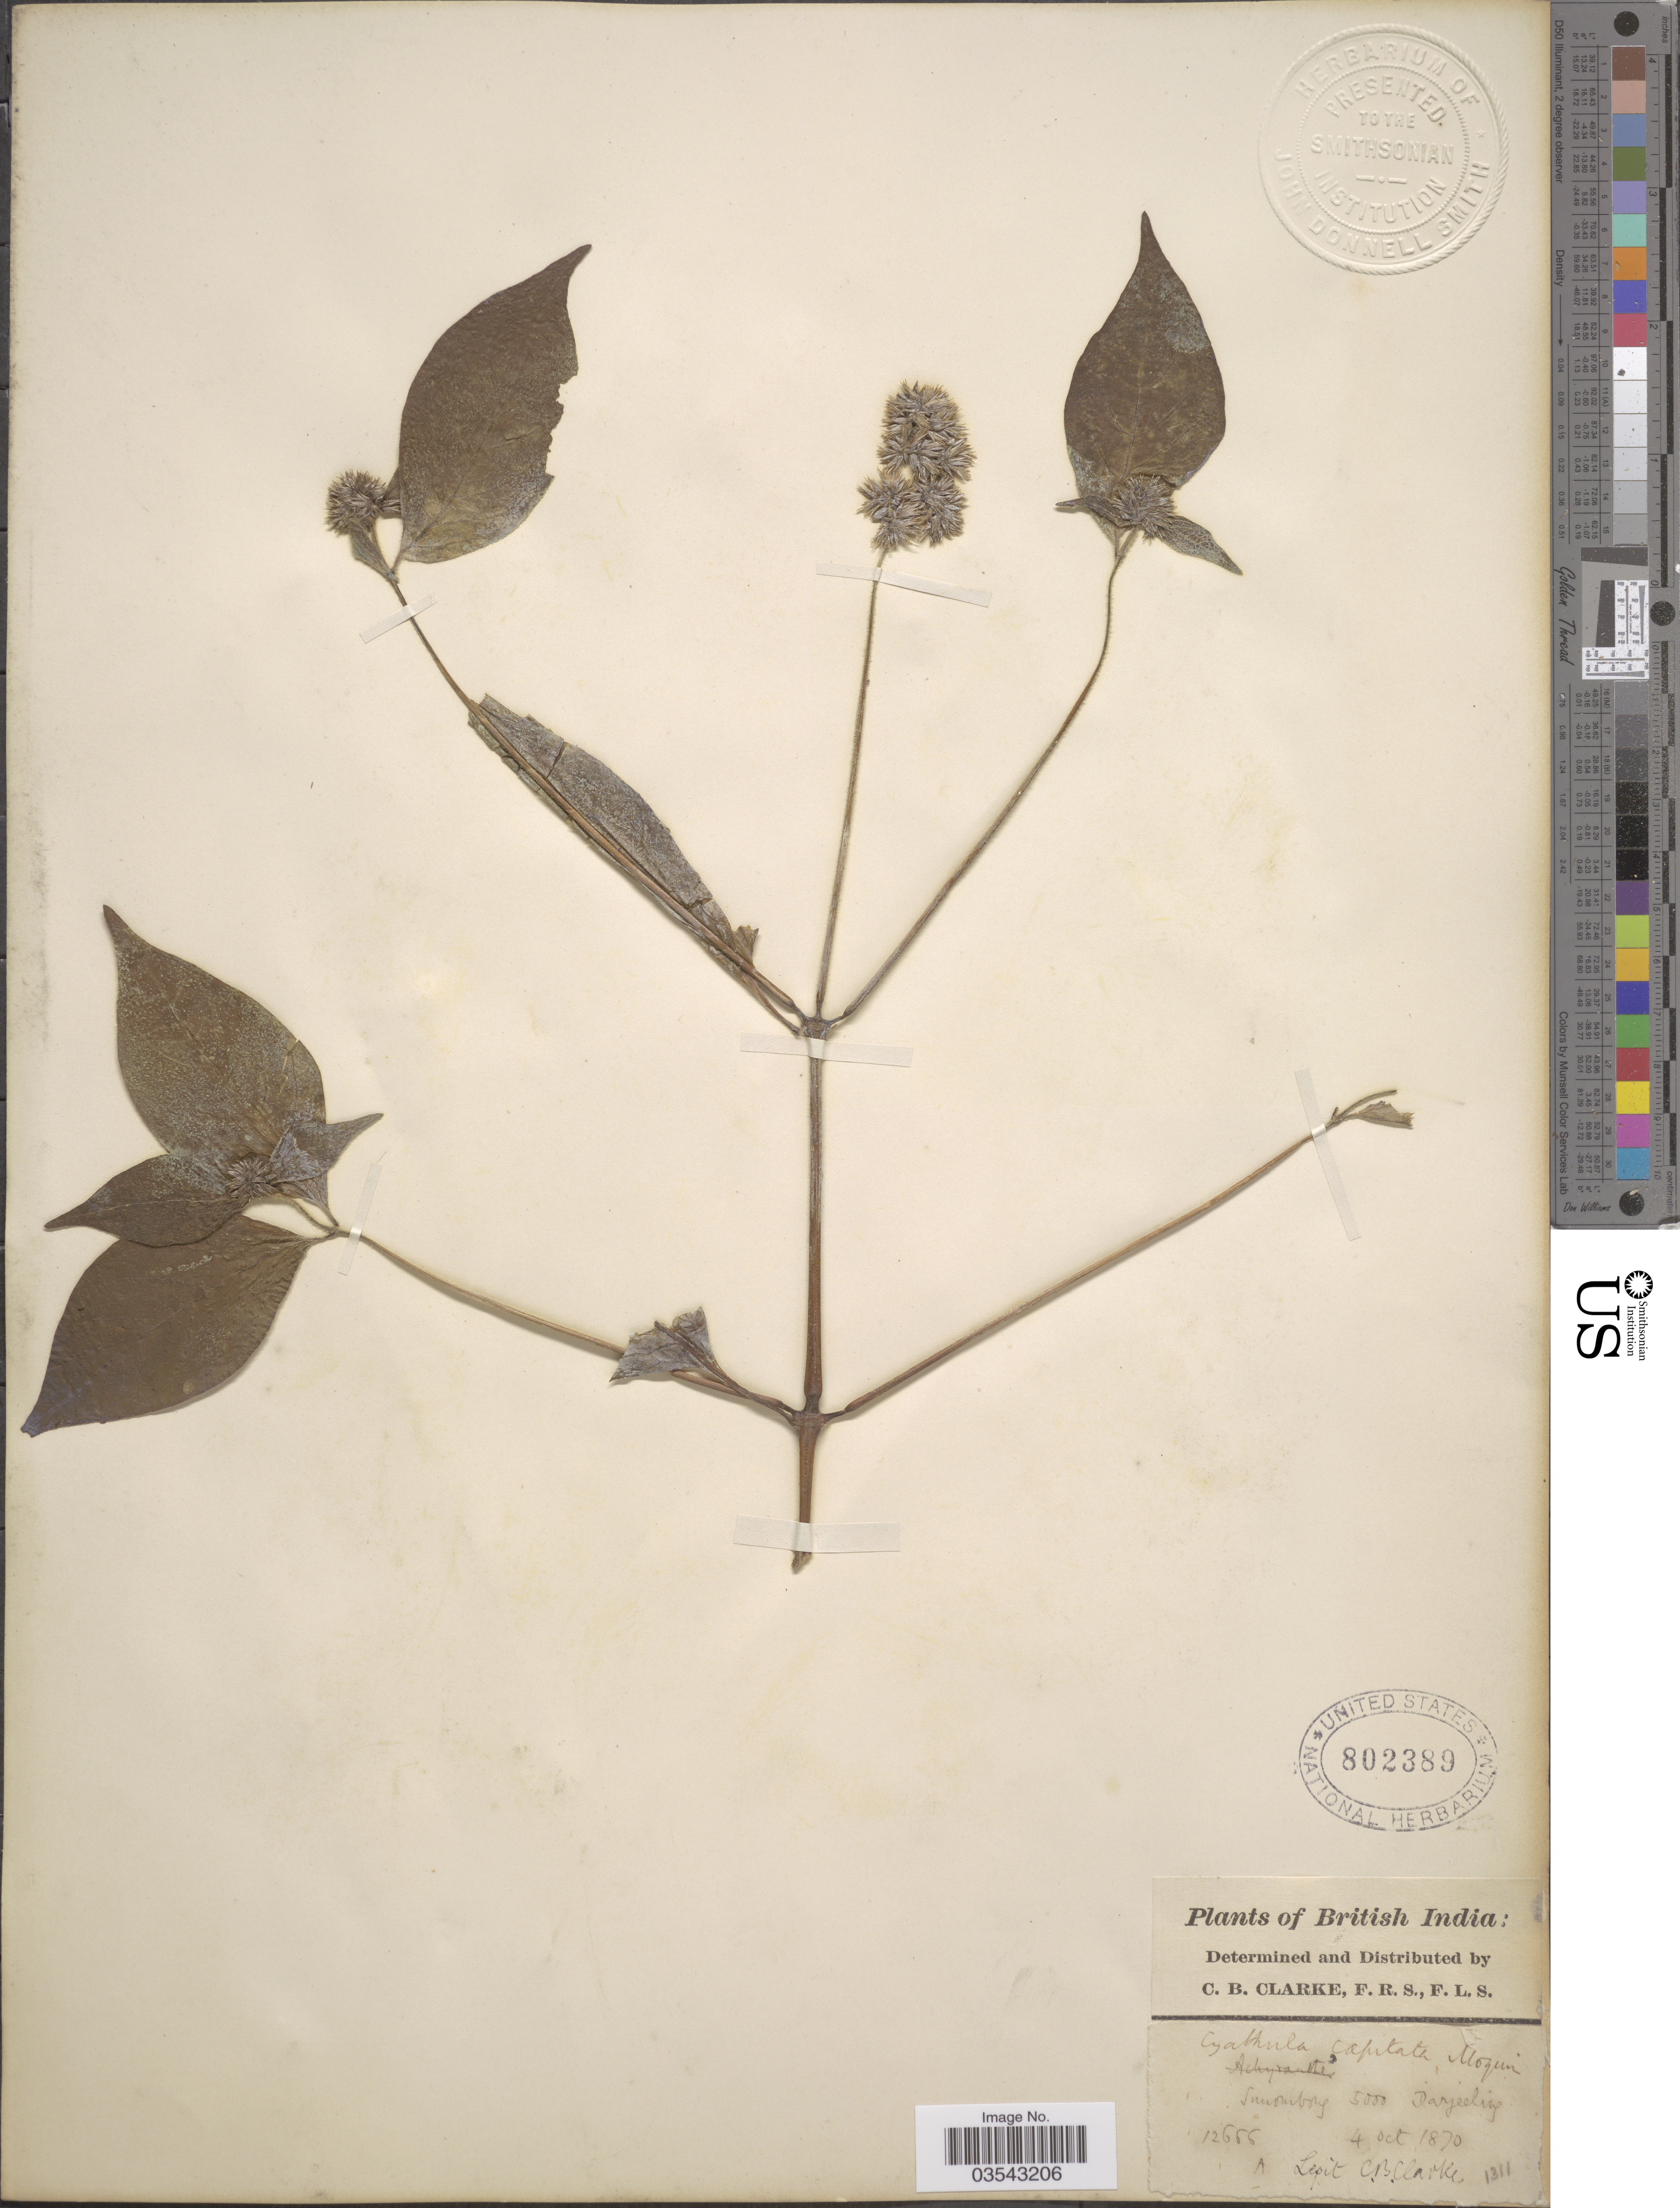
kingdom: Plantae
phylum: Tracheophyta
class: Magnoliopsida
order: Caryophyllales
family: Amaranthaceae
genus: Cyathula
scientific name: Cyathula capitata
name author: Moq.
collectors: C. B. Clarke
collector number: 12666A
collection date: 1870-10-04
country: India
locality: British India. [illegible text]ombong, Darjeeling.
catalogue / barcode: US 802389